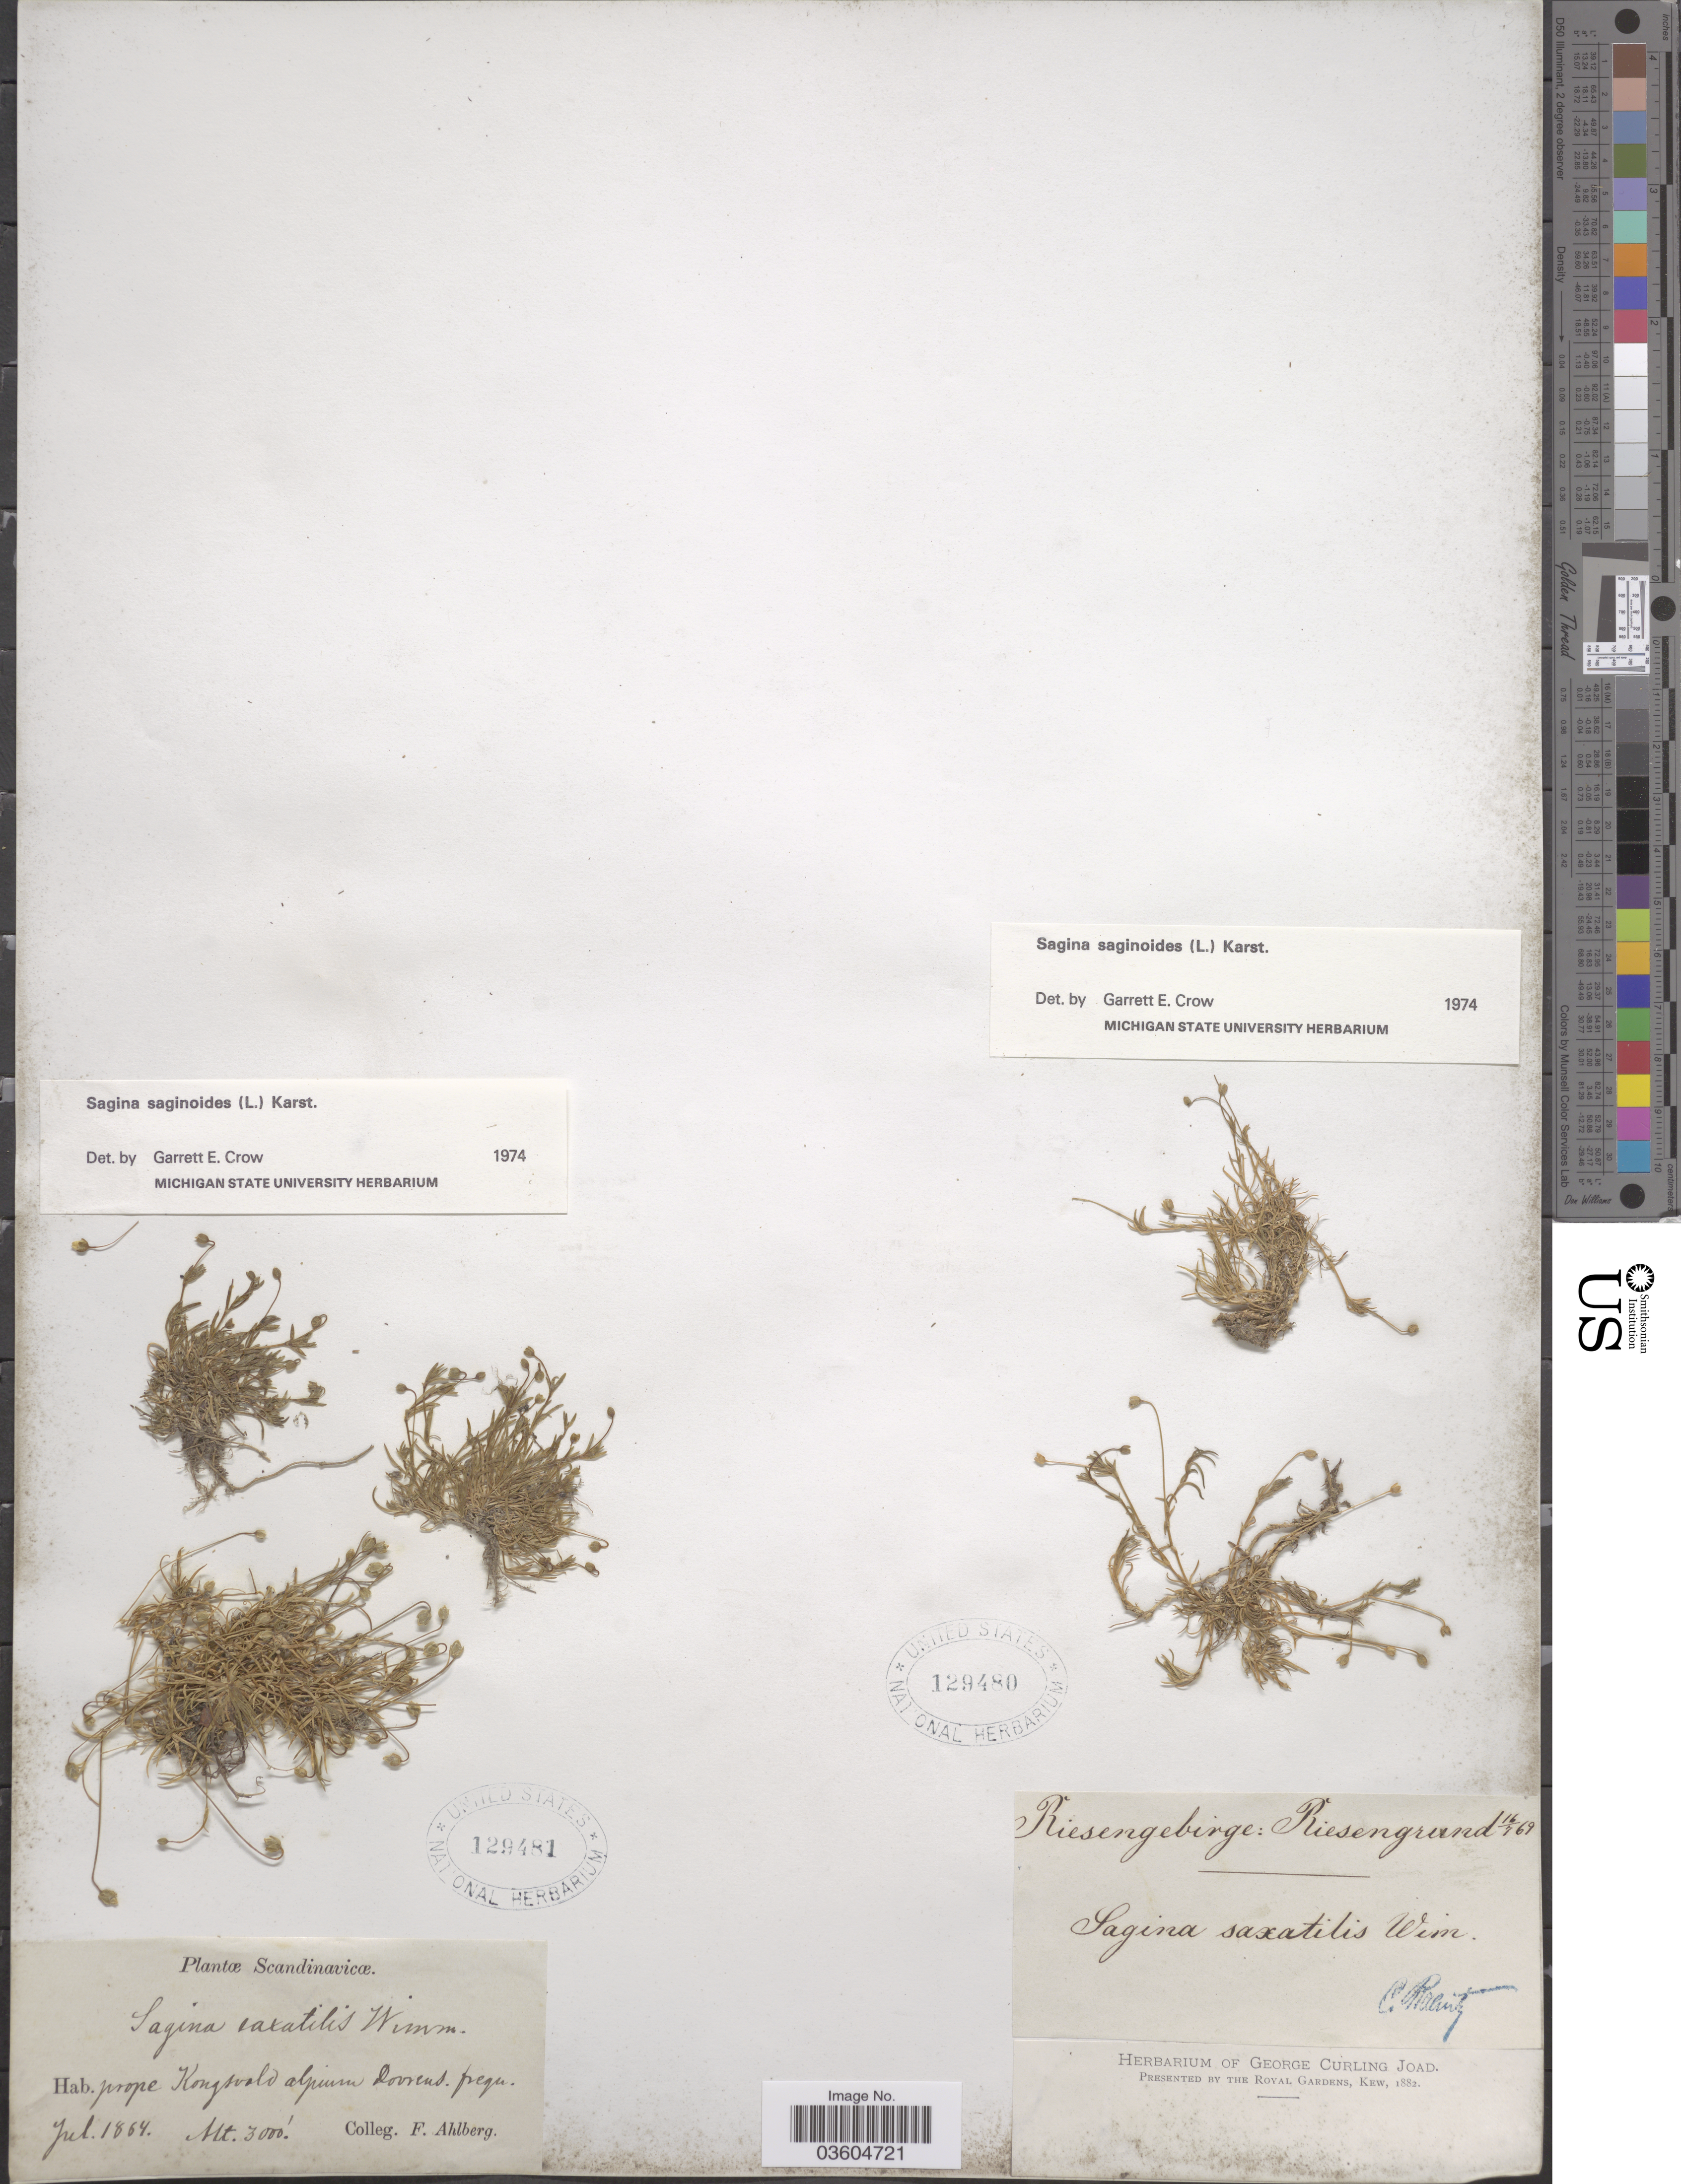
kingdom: Plantae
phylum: Tracheophyta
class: Magnoliopsida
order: Caryophyllales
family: Caryophyllaceae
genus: Sagina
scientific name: Sagina saginoides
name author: (L.) H. Karst.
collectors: F. Ahlberg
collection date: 1864-07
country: Norway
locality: Scandinavicæ. Prope Kongsvald alpium Dovrens.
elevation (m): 914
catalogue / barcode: US 129481